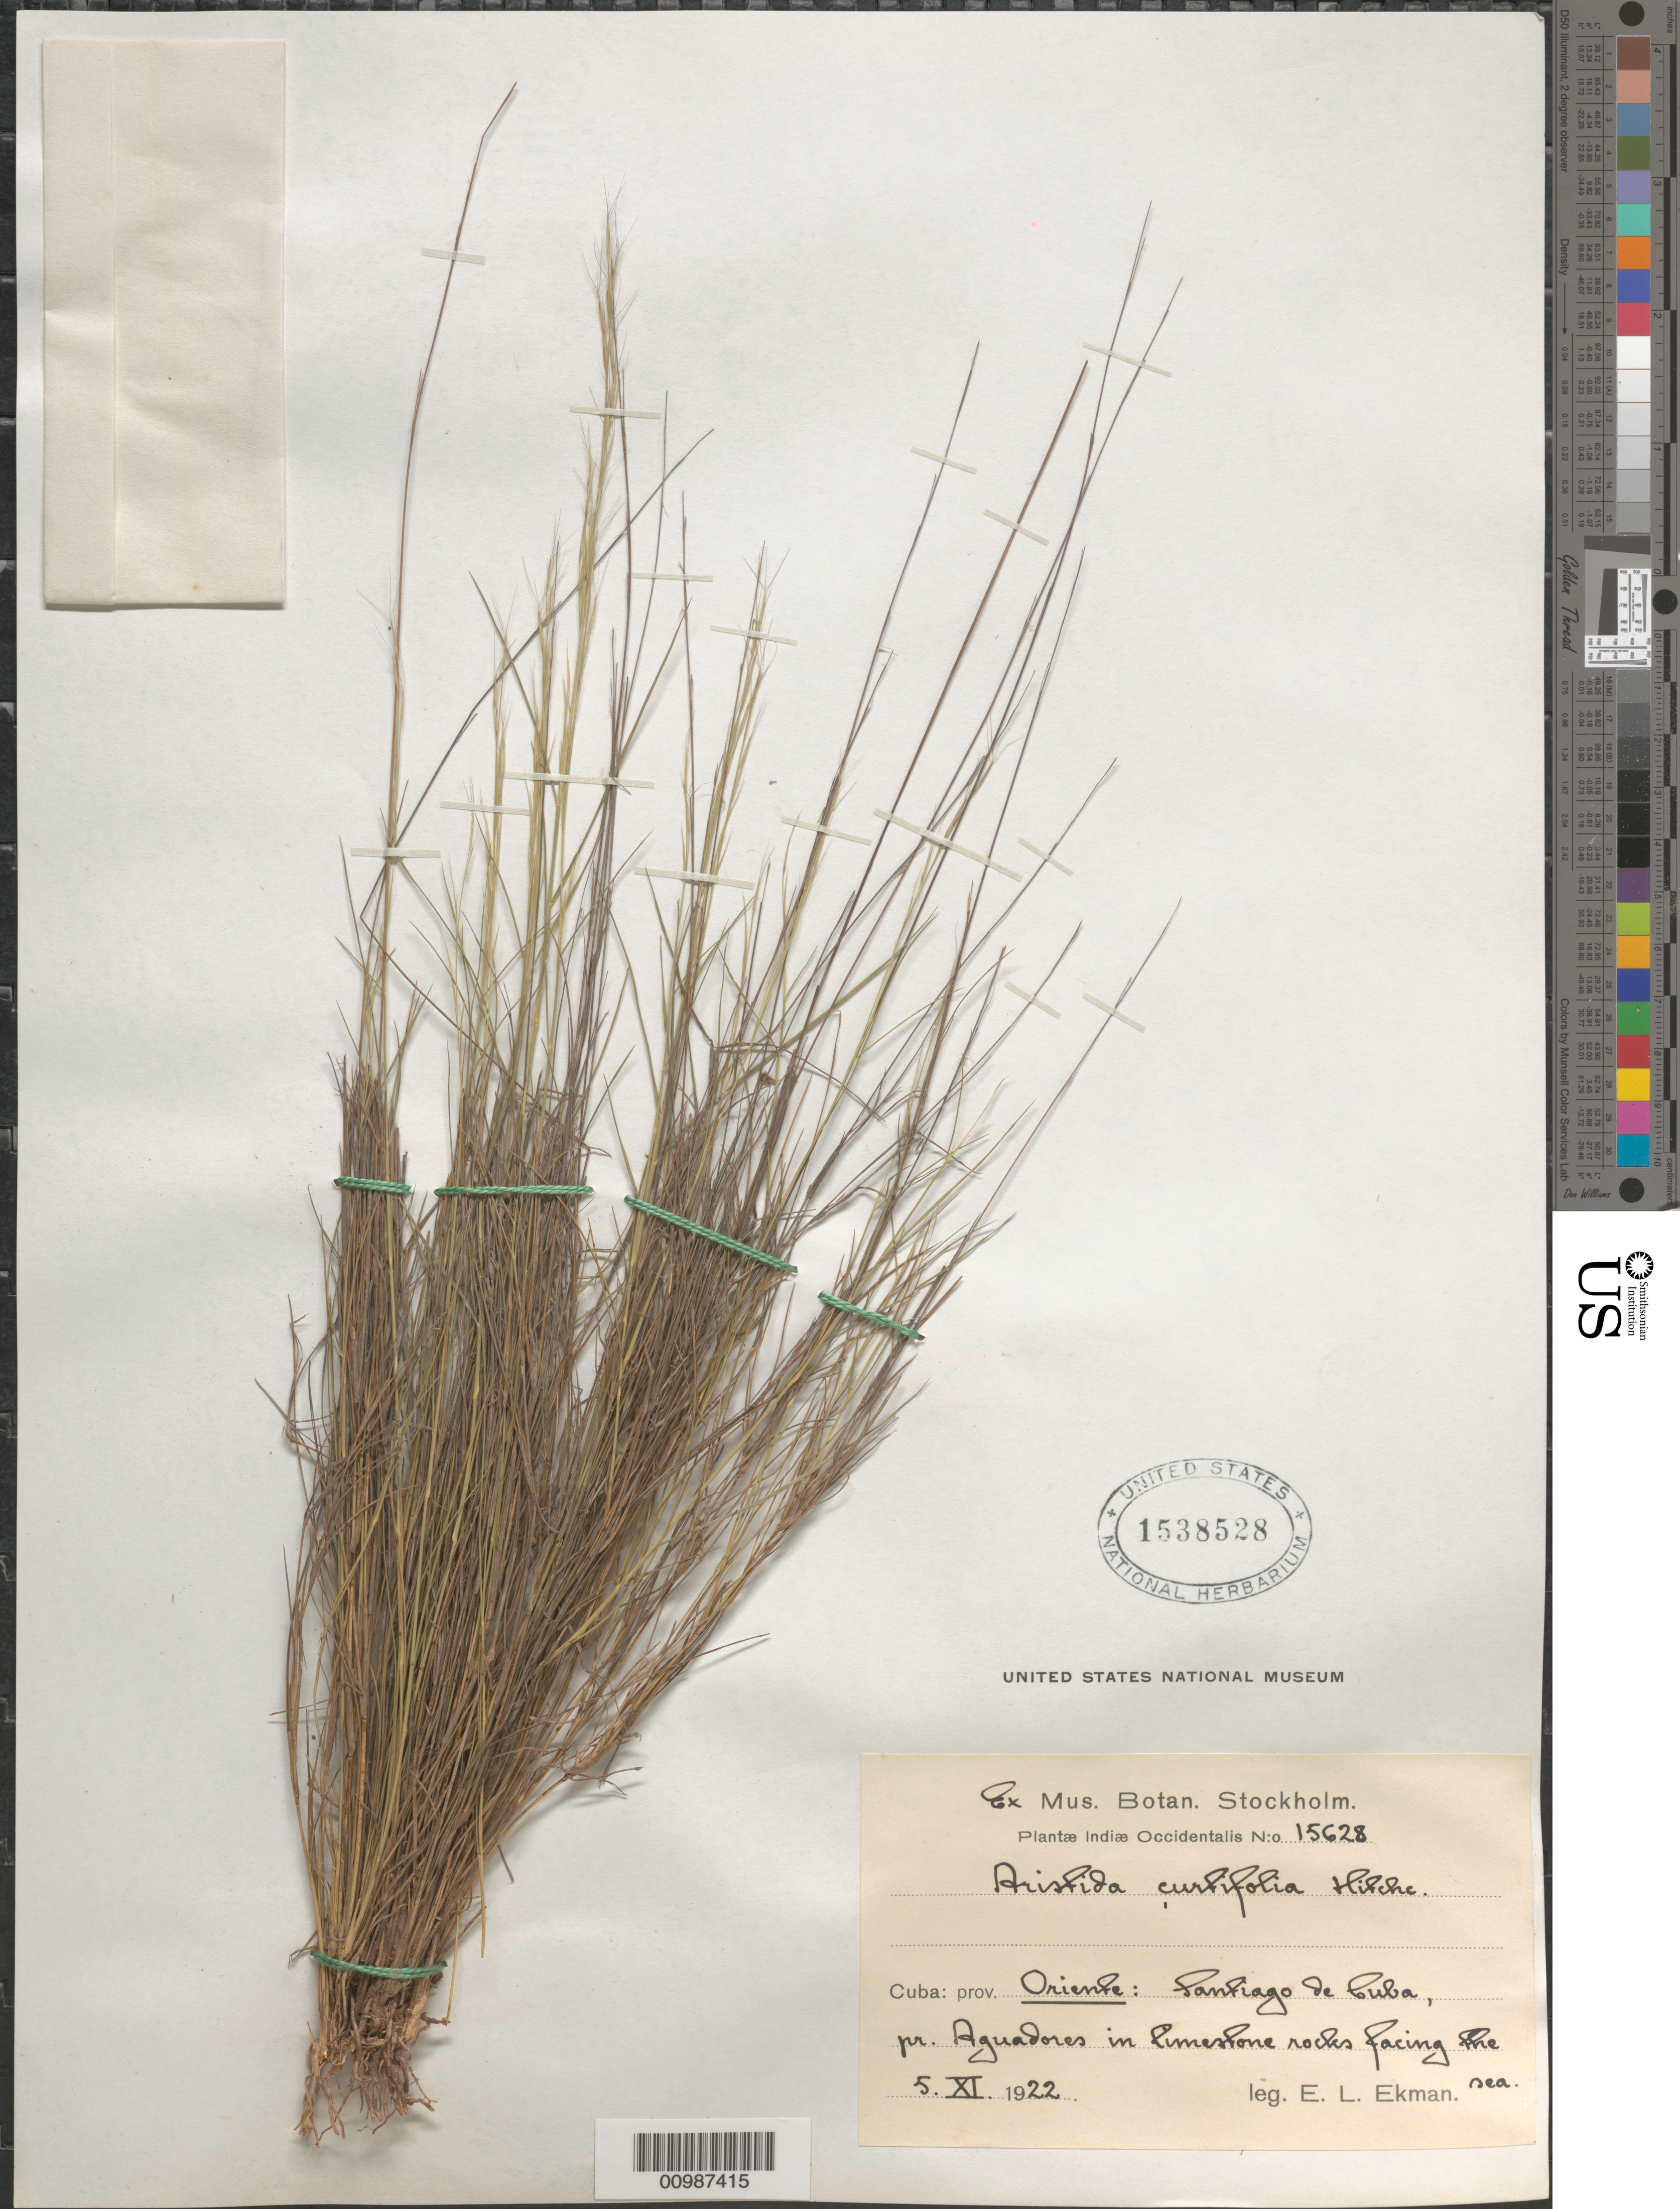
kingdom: Plantae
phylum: Tracheophyta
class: Liliopsida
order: Poales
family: Poaceae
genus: Aristida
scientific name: Aristida curtifolia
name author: Hitchc.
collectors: E. L. Ekman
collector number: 15628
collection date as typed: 05 Nov 1922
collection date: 1922-11-05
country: Cuba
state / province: Santiago de Cuba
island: Cuba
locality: Santiago de Cuba [Oriente]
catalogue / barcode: US 1538528